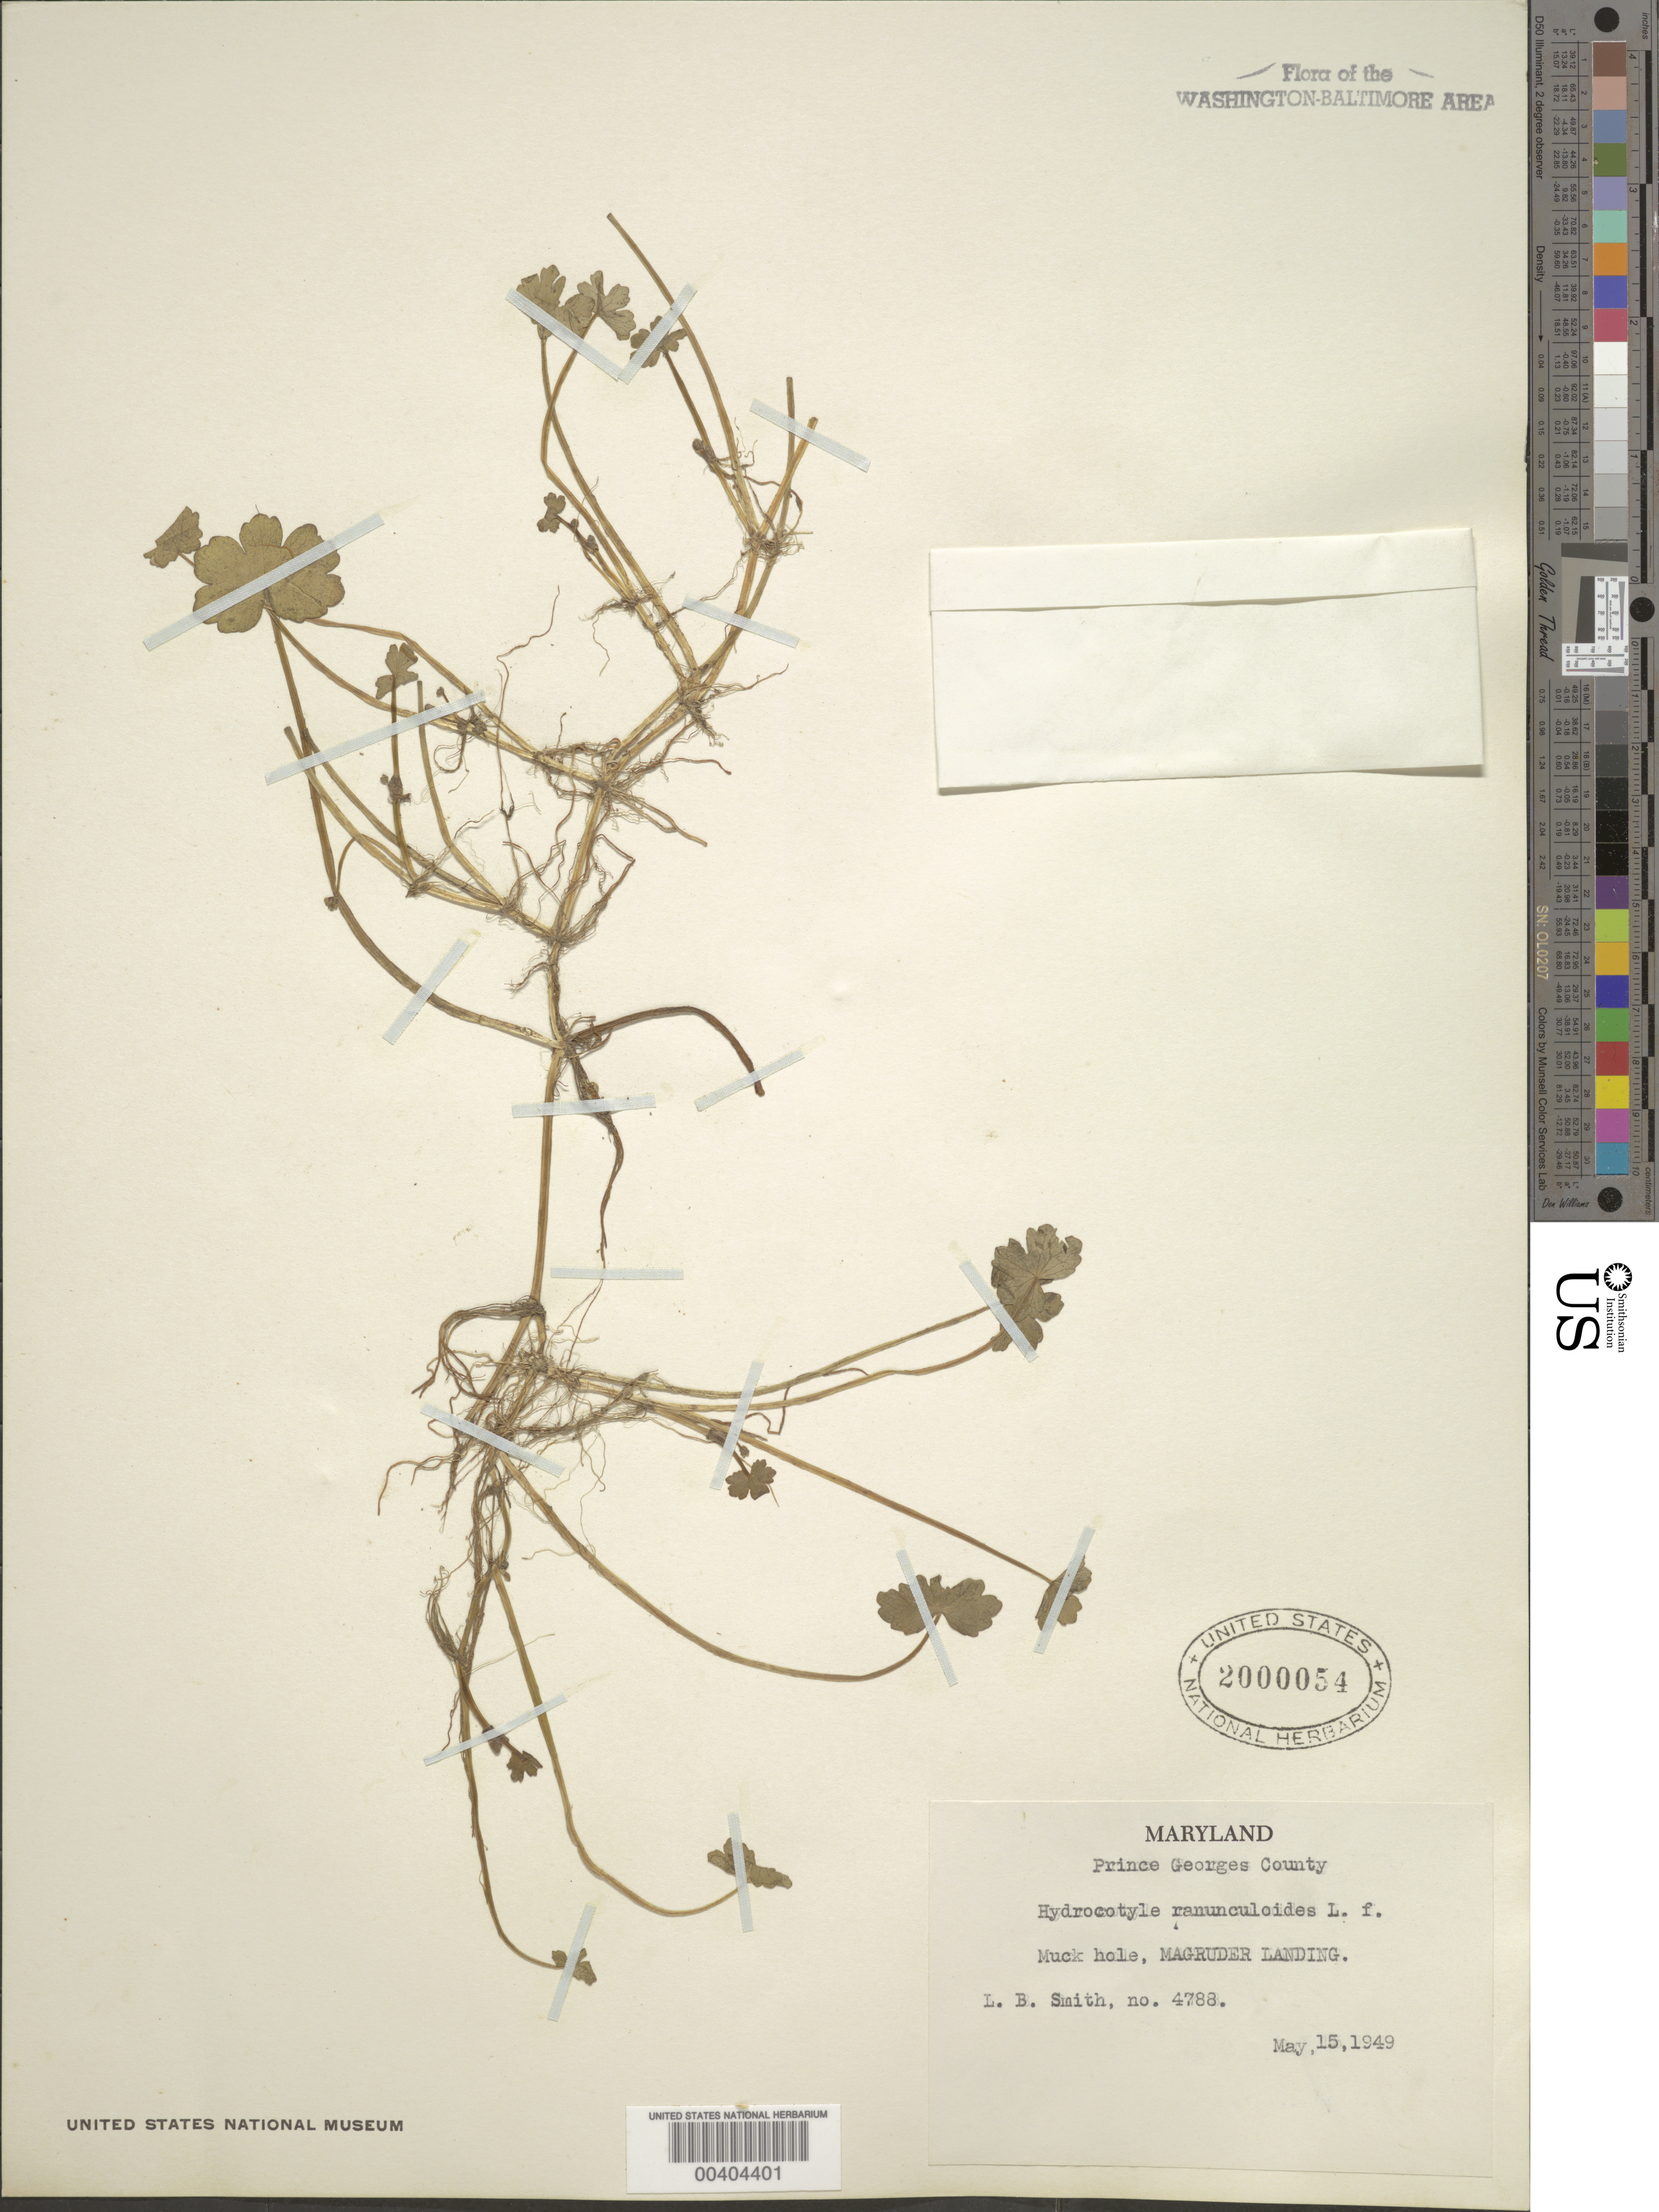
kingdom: Plantae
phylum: Tracheophyta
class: Magnoliopsida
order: Apiales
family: Araliaceae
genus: Hydrocotyle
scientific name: Hydrocotyle ranunculoides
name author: L. f.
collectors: L. Smith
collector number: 4788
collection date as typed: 15 May 1949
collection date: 1949-05-15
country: United States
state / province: Maryland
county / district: Prince George's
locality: Magruder Landing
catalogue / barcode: US 2000054